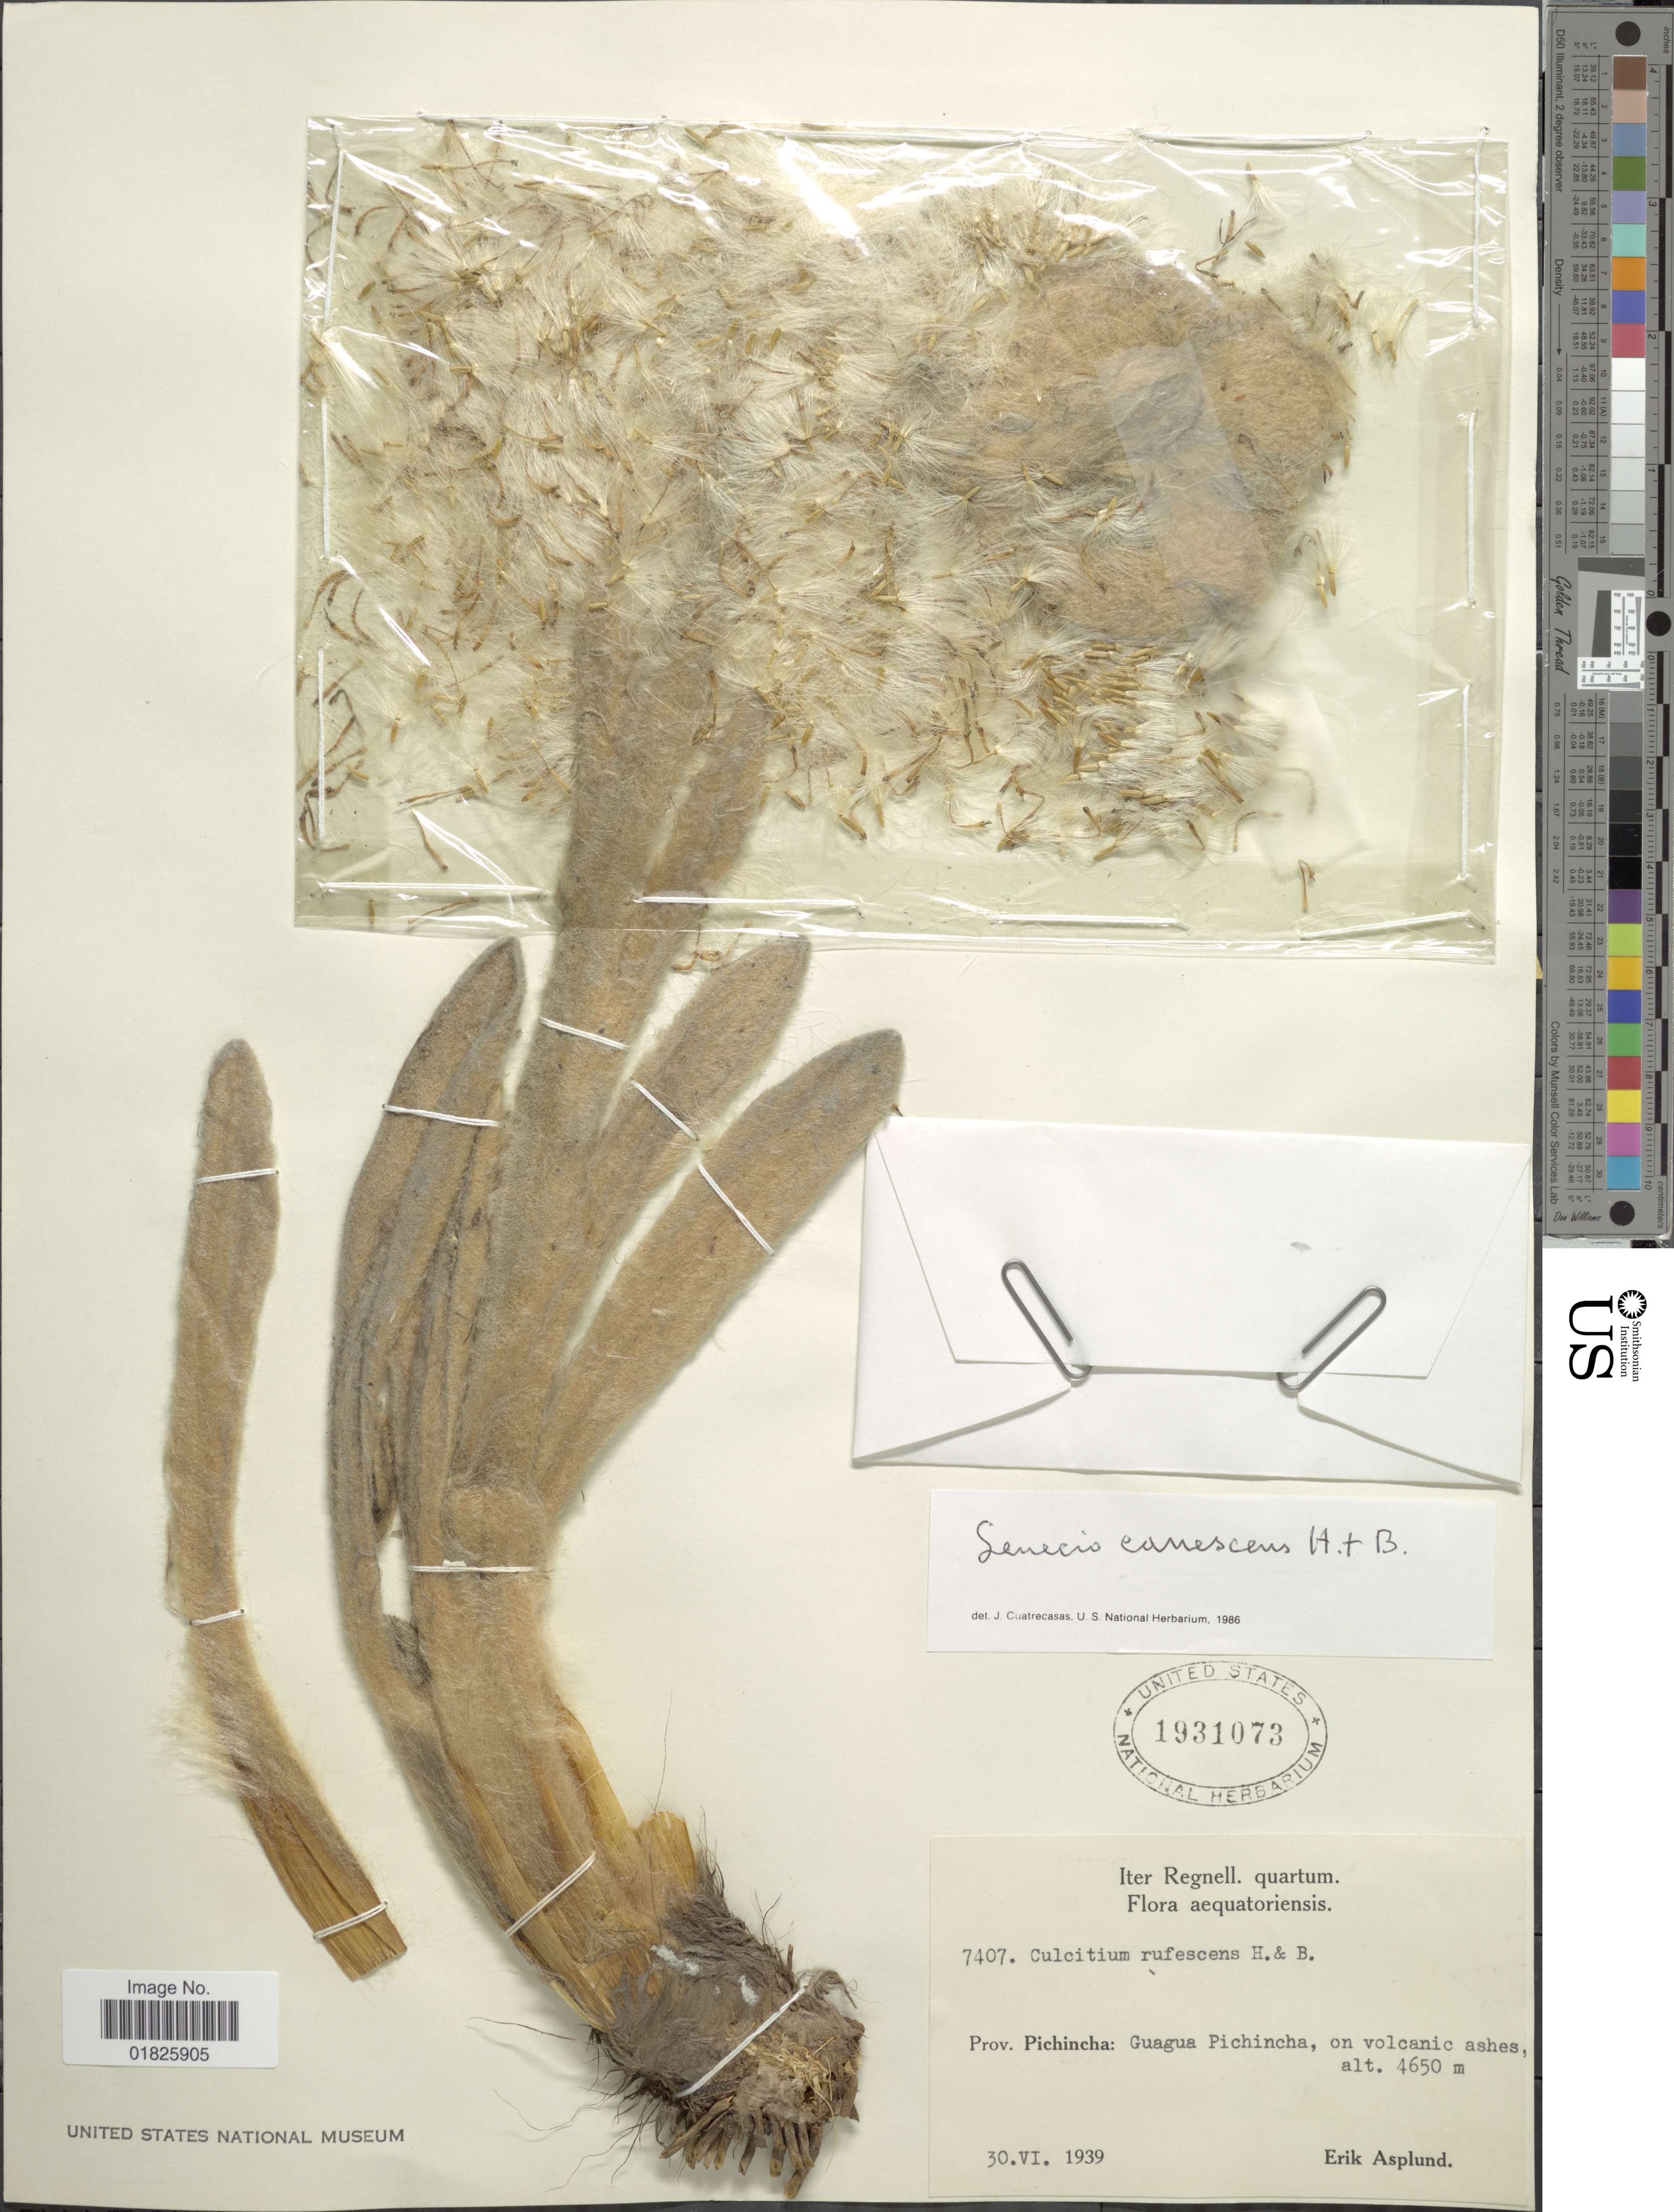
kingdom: Plantae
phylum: Tracheophyta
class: Magnoliopsida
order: Asterales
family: Asteraceae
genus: Senecio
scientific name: Senecio canescens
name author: (Bonpl.) Cuatrec.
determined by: Salomon, Luciana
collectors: E. Asplund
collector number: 7407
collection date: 1939-06-30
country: Ecuador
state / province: Pichincha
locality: Guagua Pichincha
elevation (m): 4650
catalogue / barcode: US 1931073